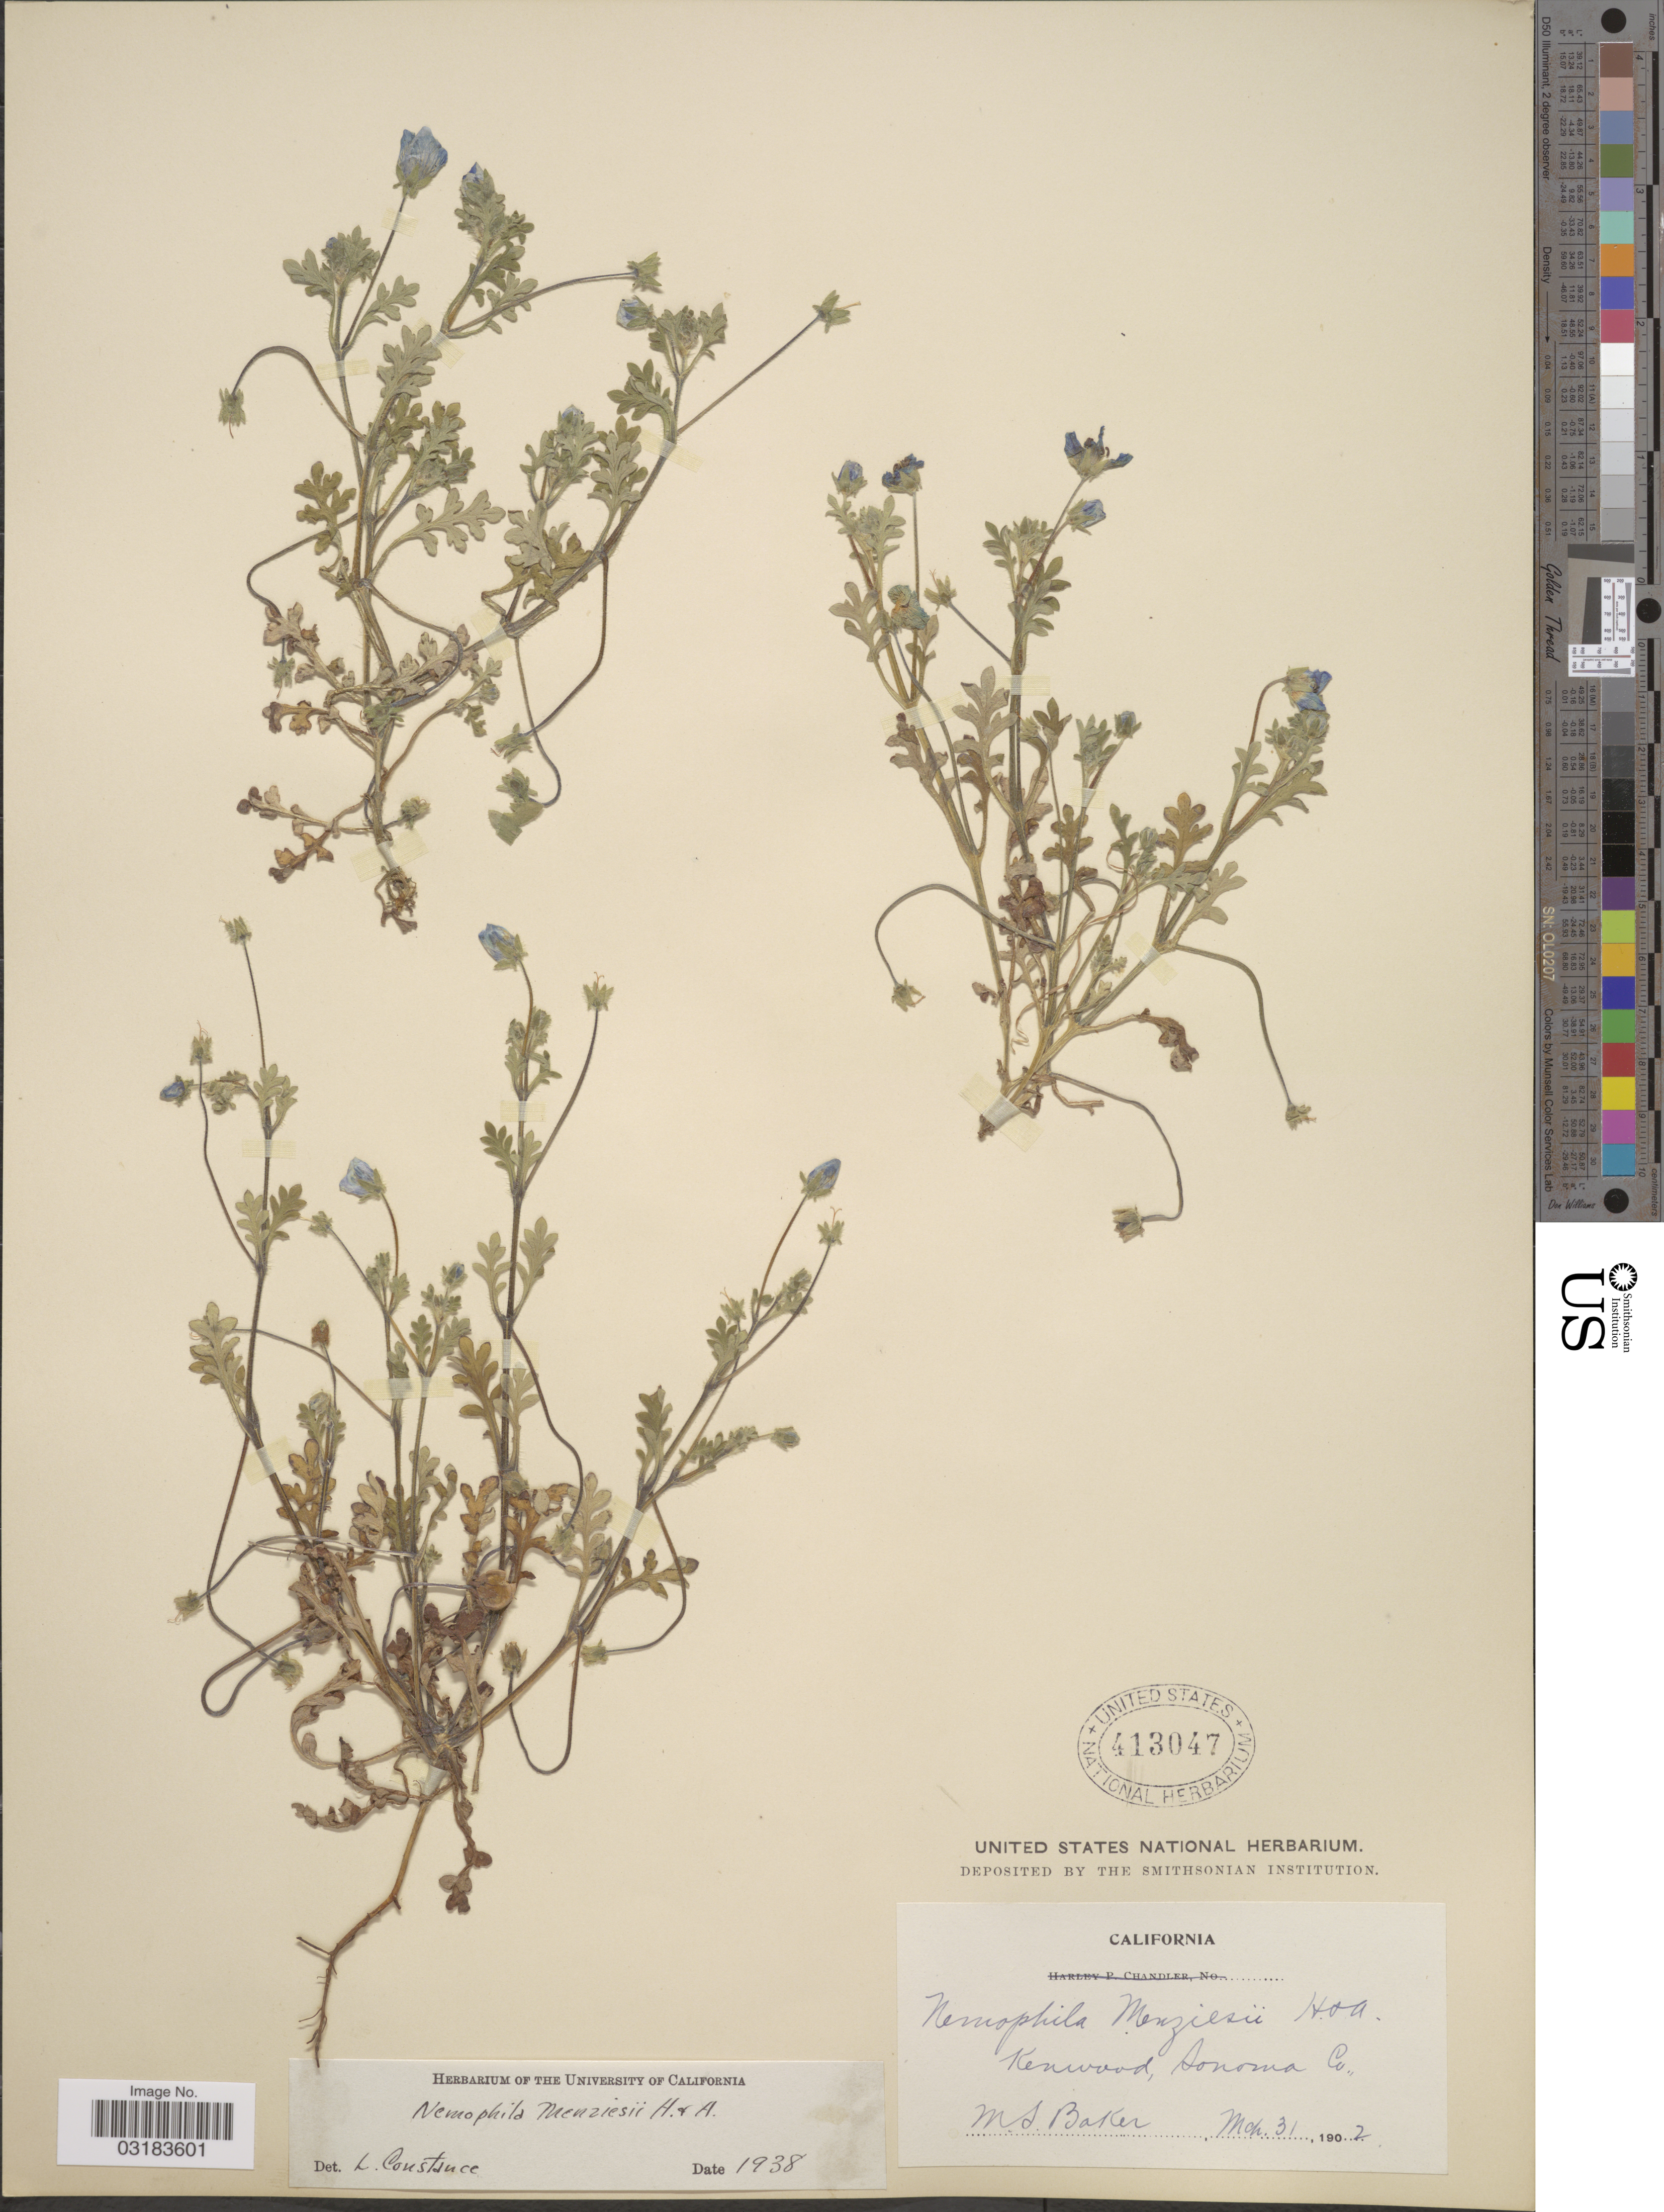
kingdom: Plantae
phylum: Tracheophyta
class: Magnoliopsida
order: Boraginales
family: Hydrophyllaceae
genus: Nemophila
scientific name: Nemophila menziesii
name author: Hook. & Arn.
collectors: M. S. Baker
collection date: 1902-03-31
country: United States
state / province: California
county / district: Sonoma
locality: Kenwood, Sonoma Co.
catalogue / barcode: US 413047